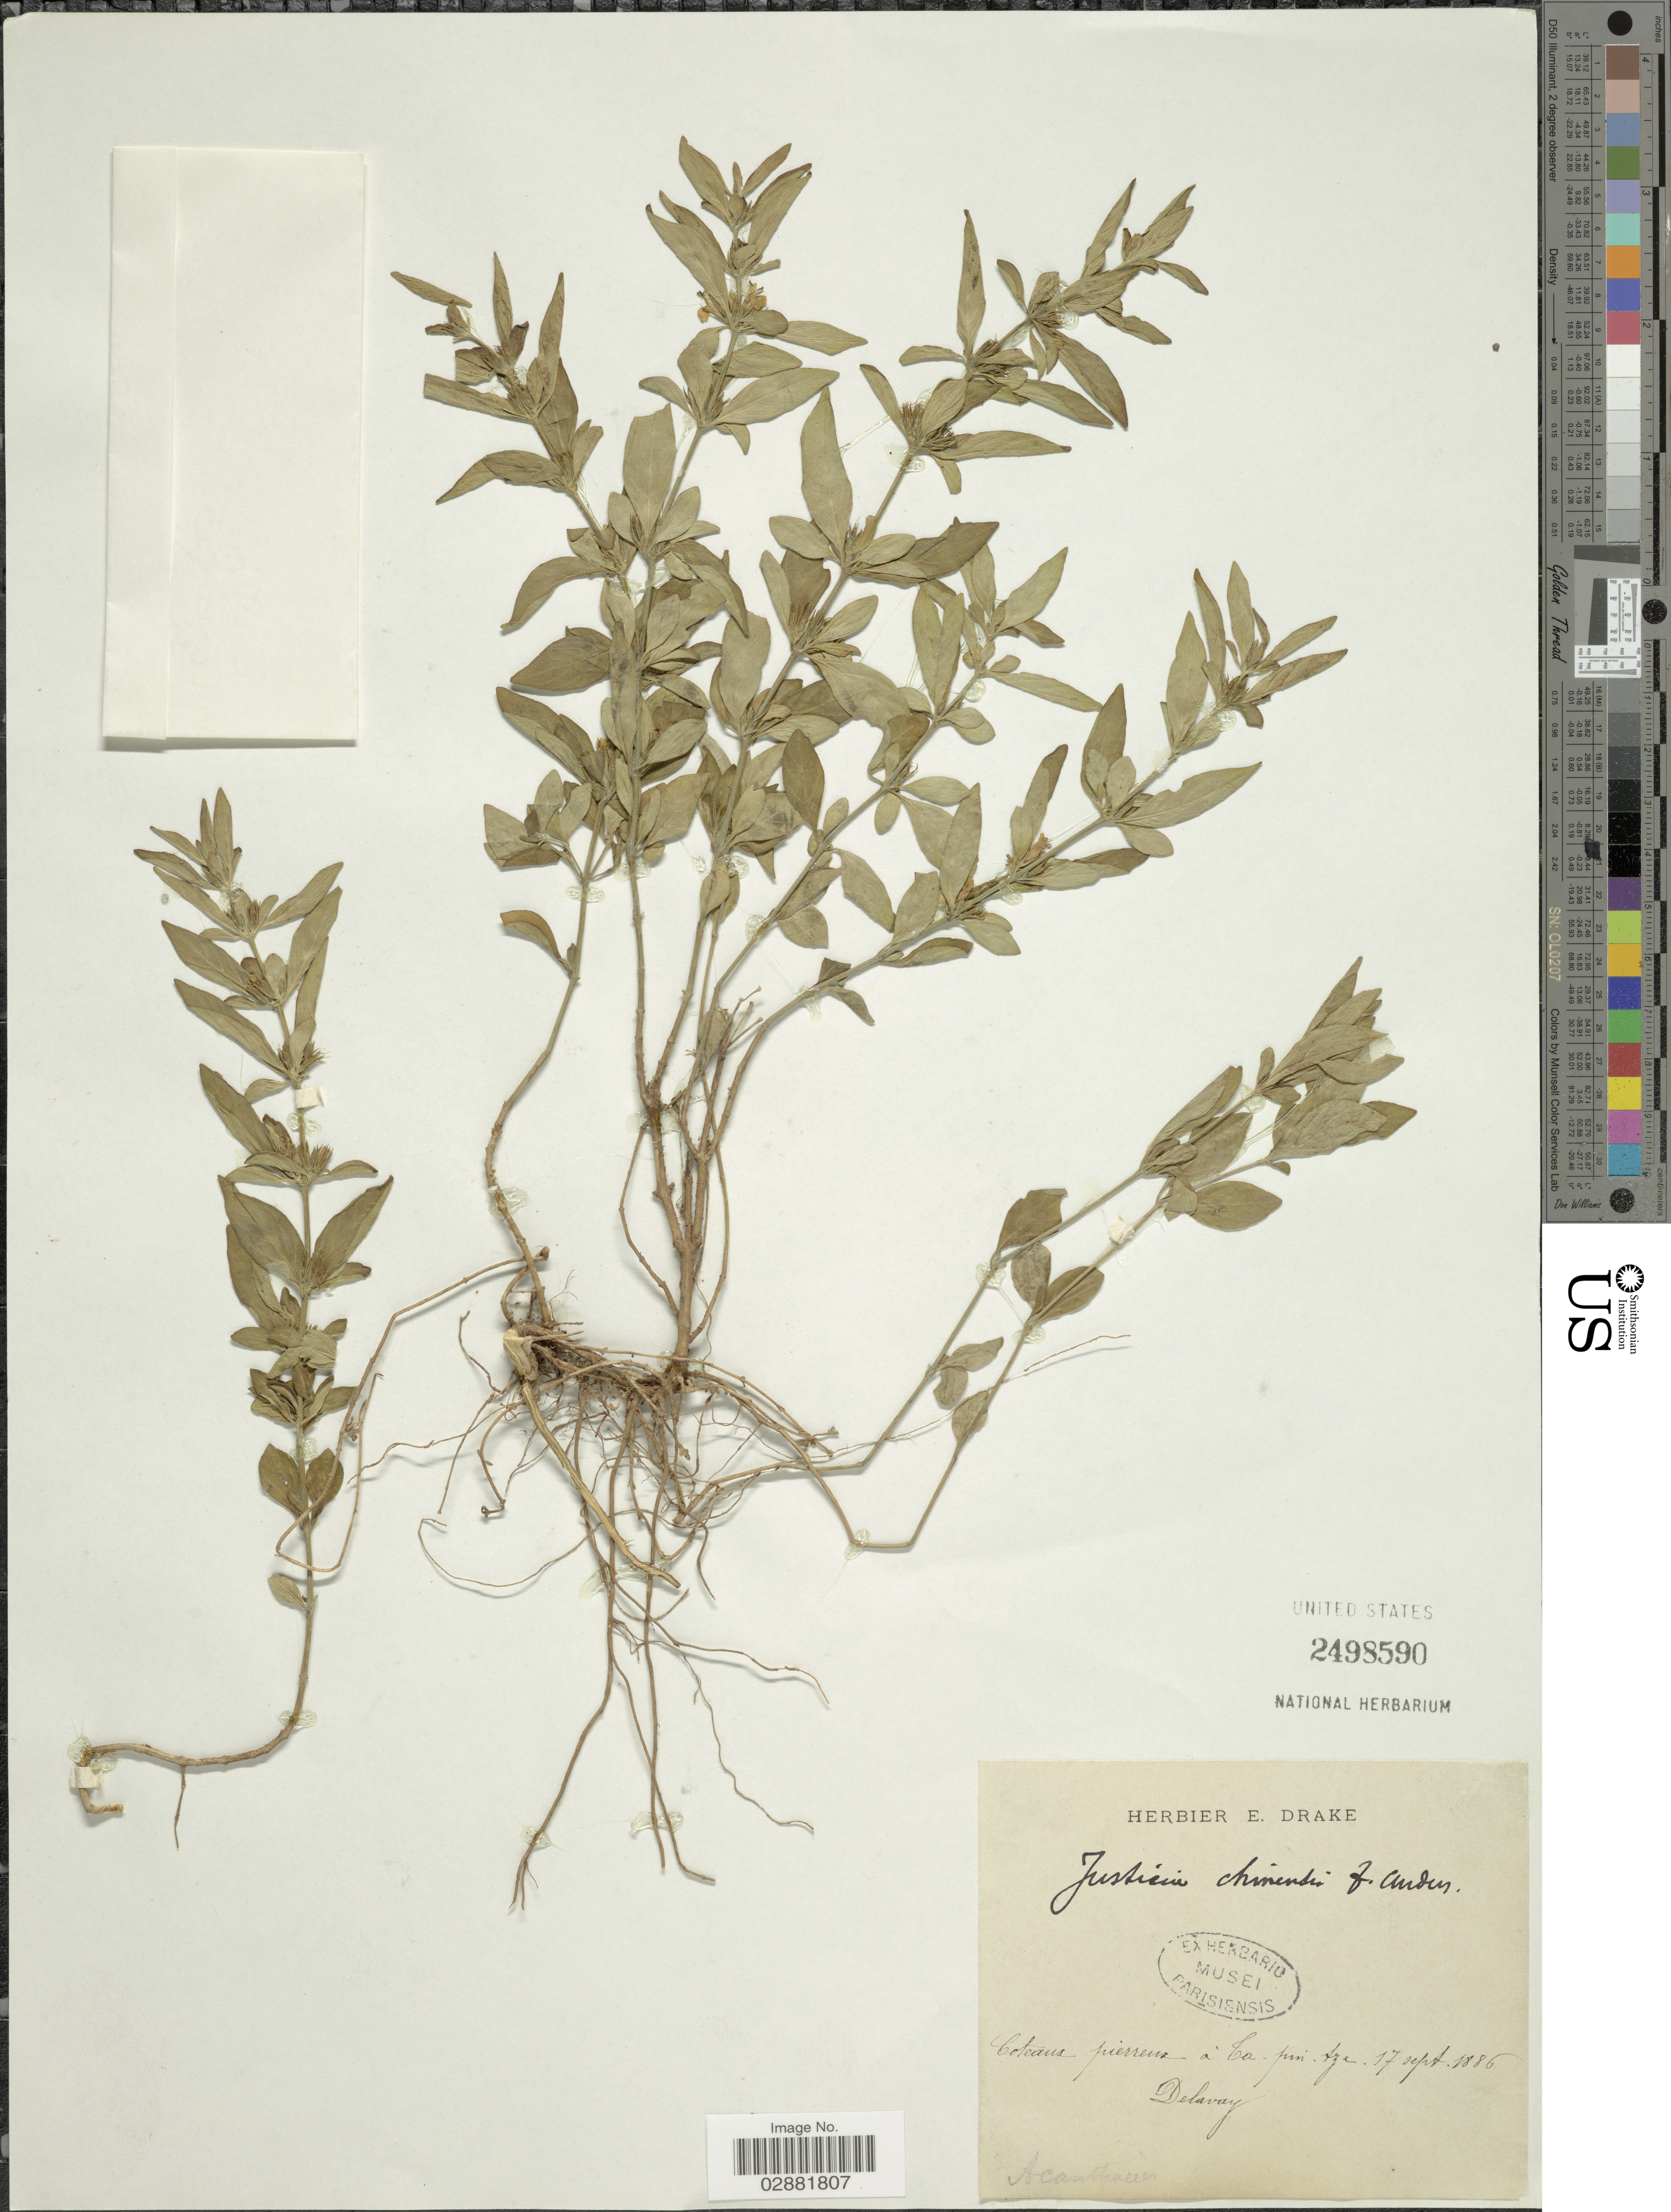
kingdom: Plantae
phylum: Tracheophyta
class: Magnoliopsida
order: Lamiales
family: Acanthaceae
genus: Justicia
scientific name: Justicia chinensis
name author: (Benth.) Druce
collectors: Delavay, --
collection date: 1886-09-17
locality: Coteaux pierreux á Ca. Jun. tze. [interpreted]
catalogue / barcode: US 2498590